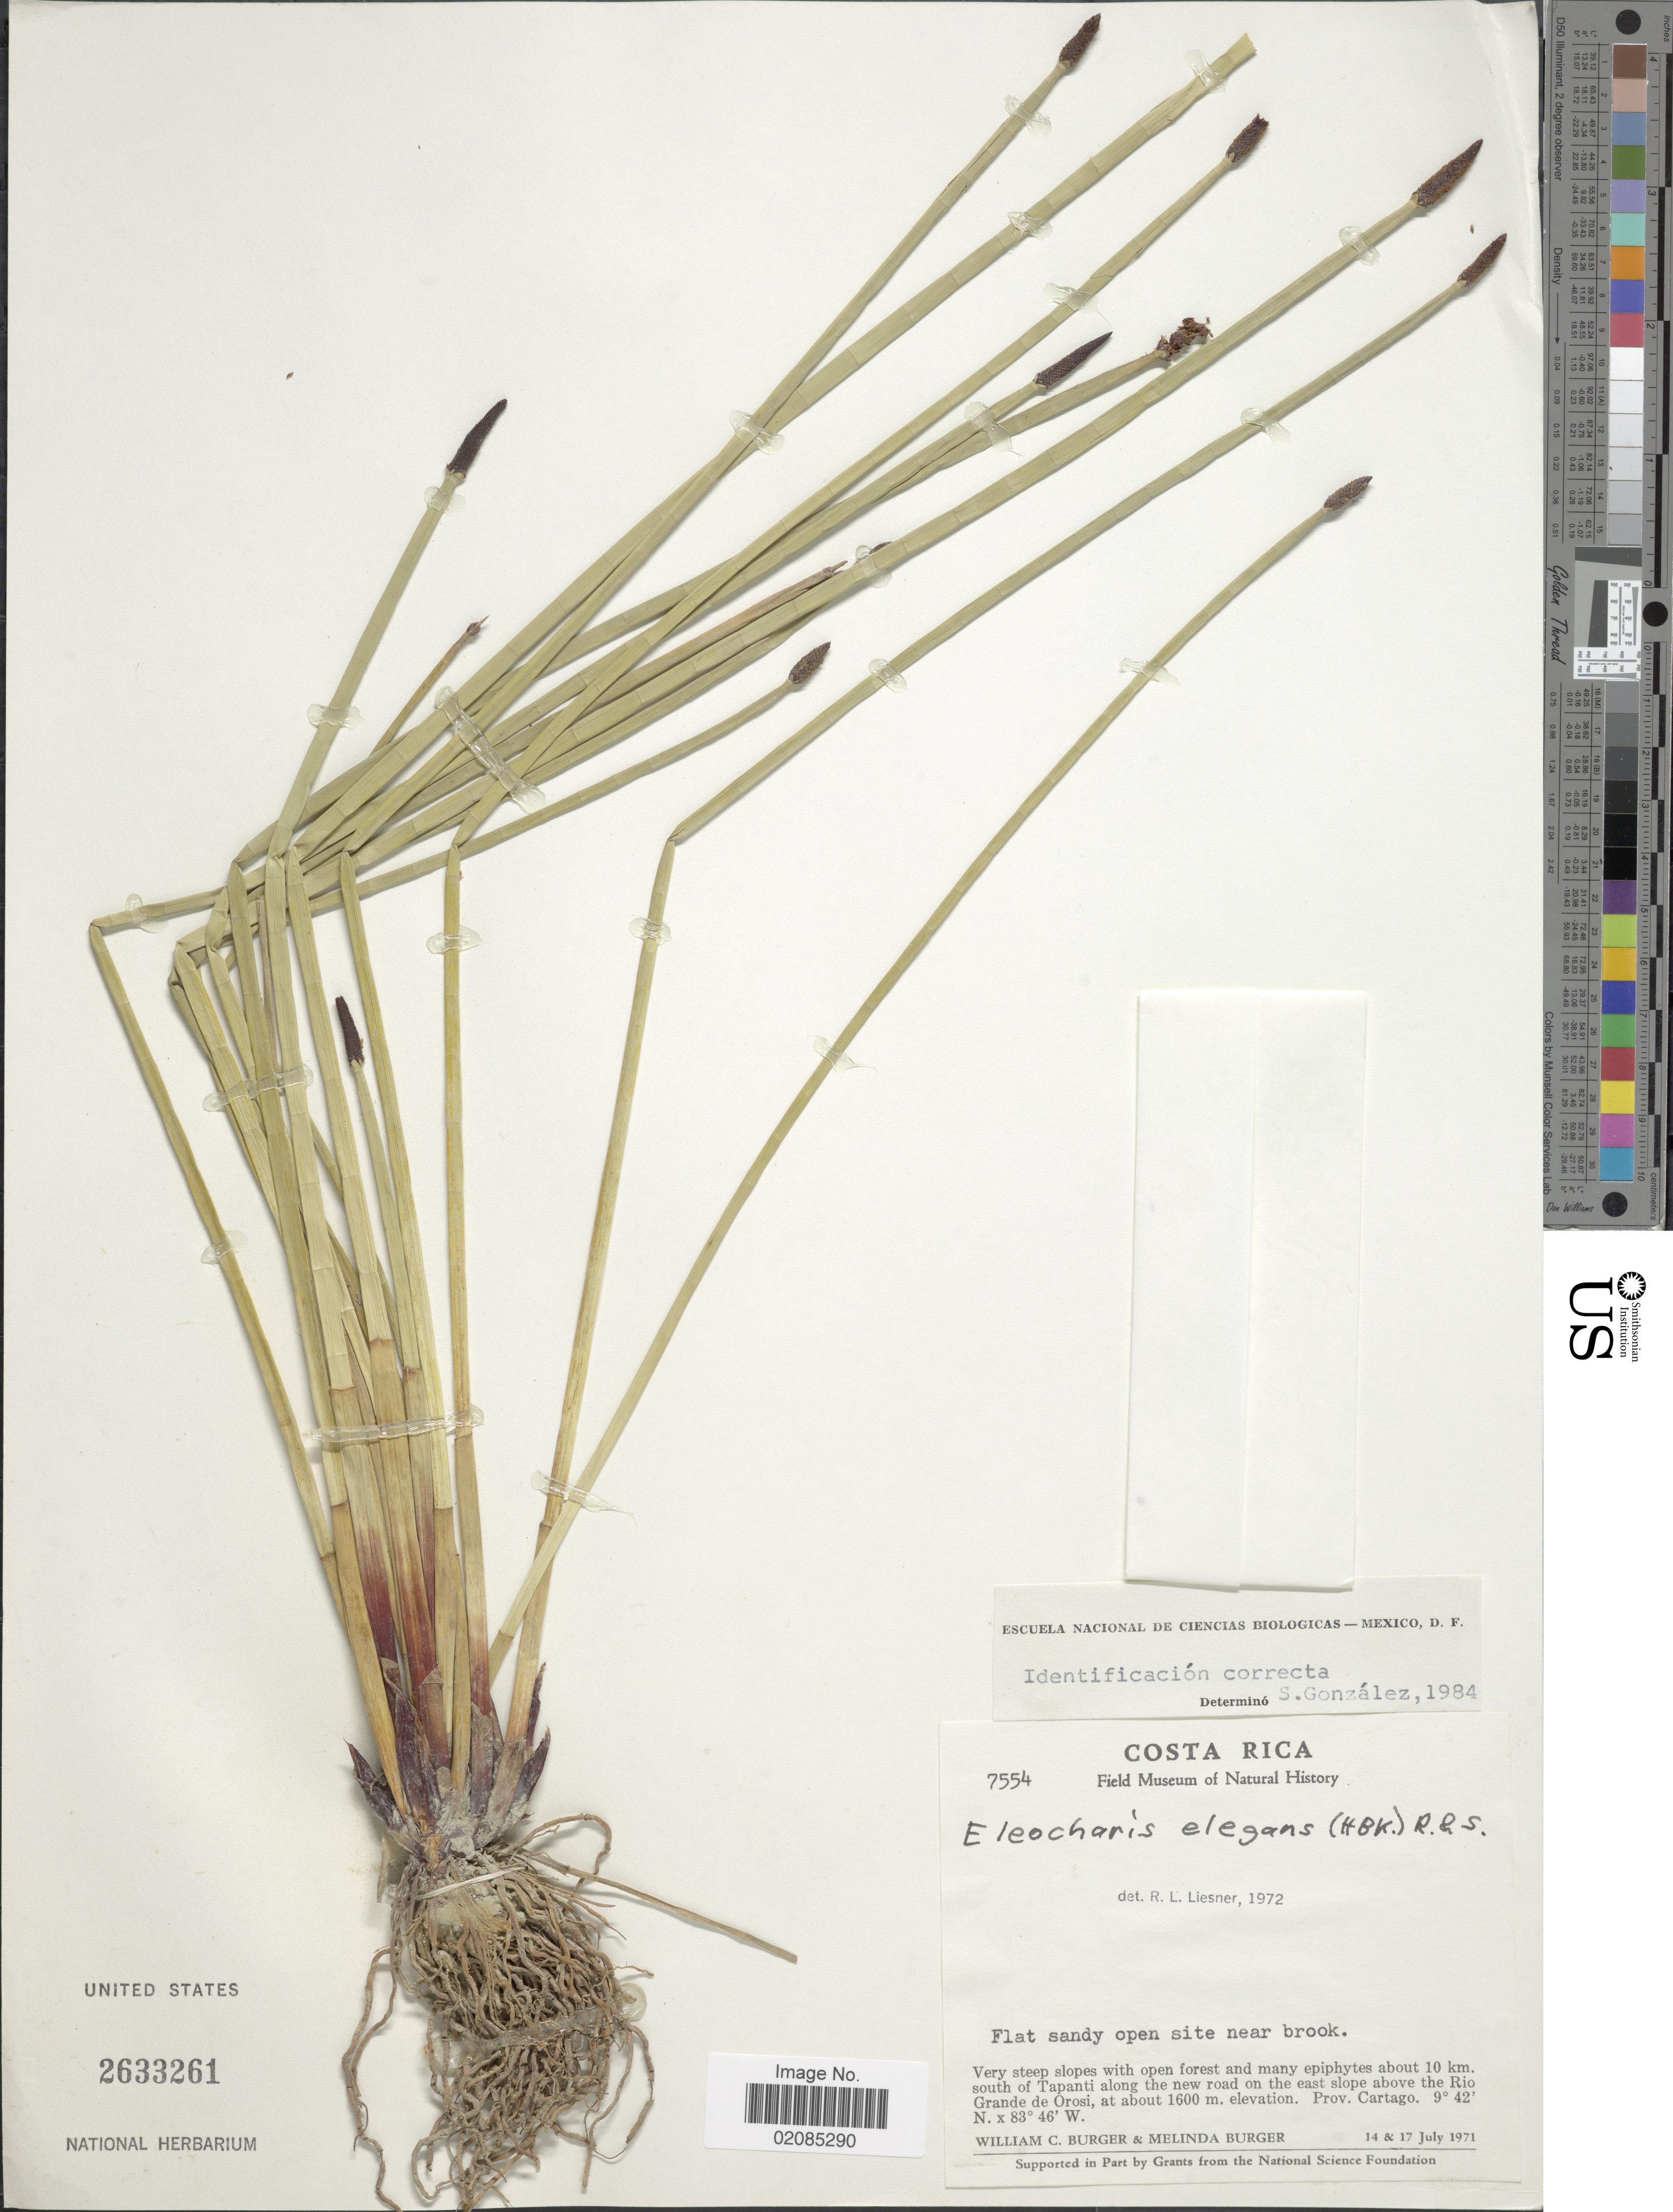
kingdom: Plantae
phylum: Tracheophyta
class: Liliopsida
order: Poales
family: Cyperaceae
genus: Eleocharis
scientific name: Eleocharis elegans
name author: (Kunth) Roem. & Schult.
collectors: W. Burger & M. Burger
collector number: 7554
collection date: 1971-07-14/1971-07-17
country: Costa Rica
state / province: Cartago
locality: Very steep slopes with open forest, about 10 km south of Tapanti along the new road on the east slopes above the Rio Grande de Orosi. Prov. Cartago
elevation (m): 1600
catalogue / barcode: US 2633261